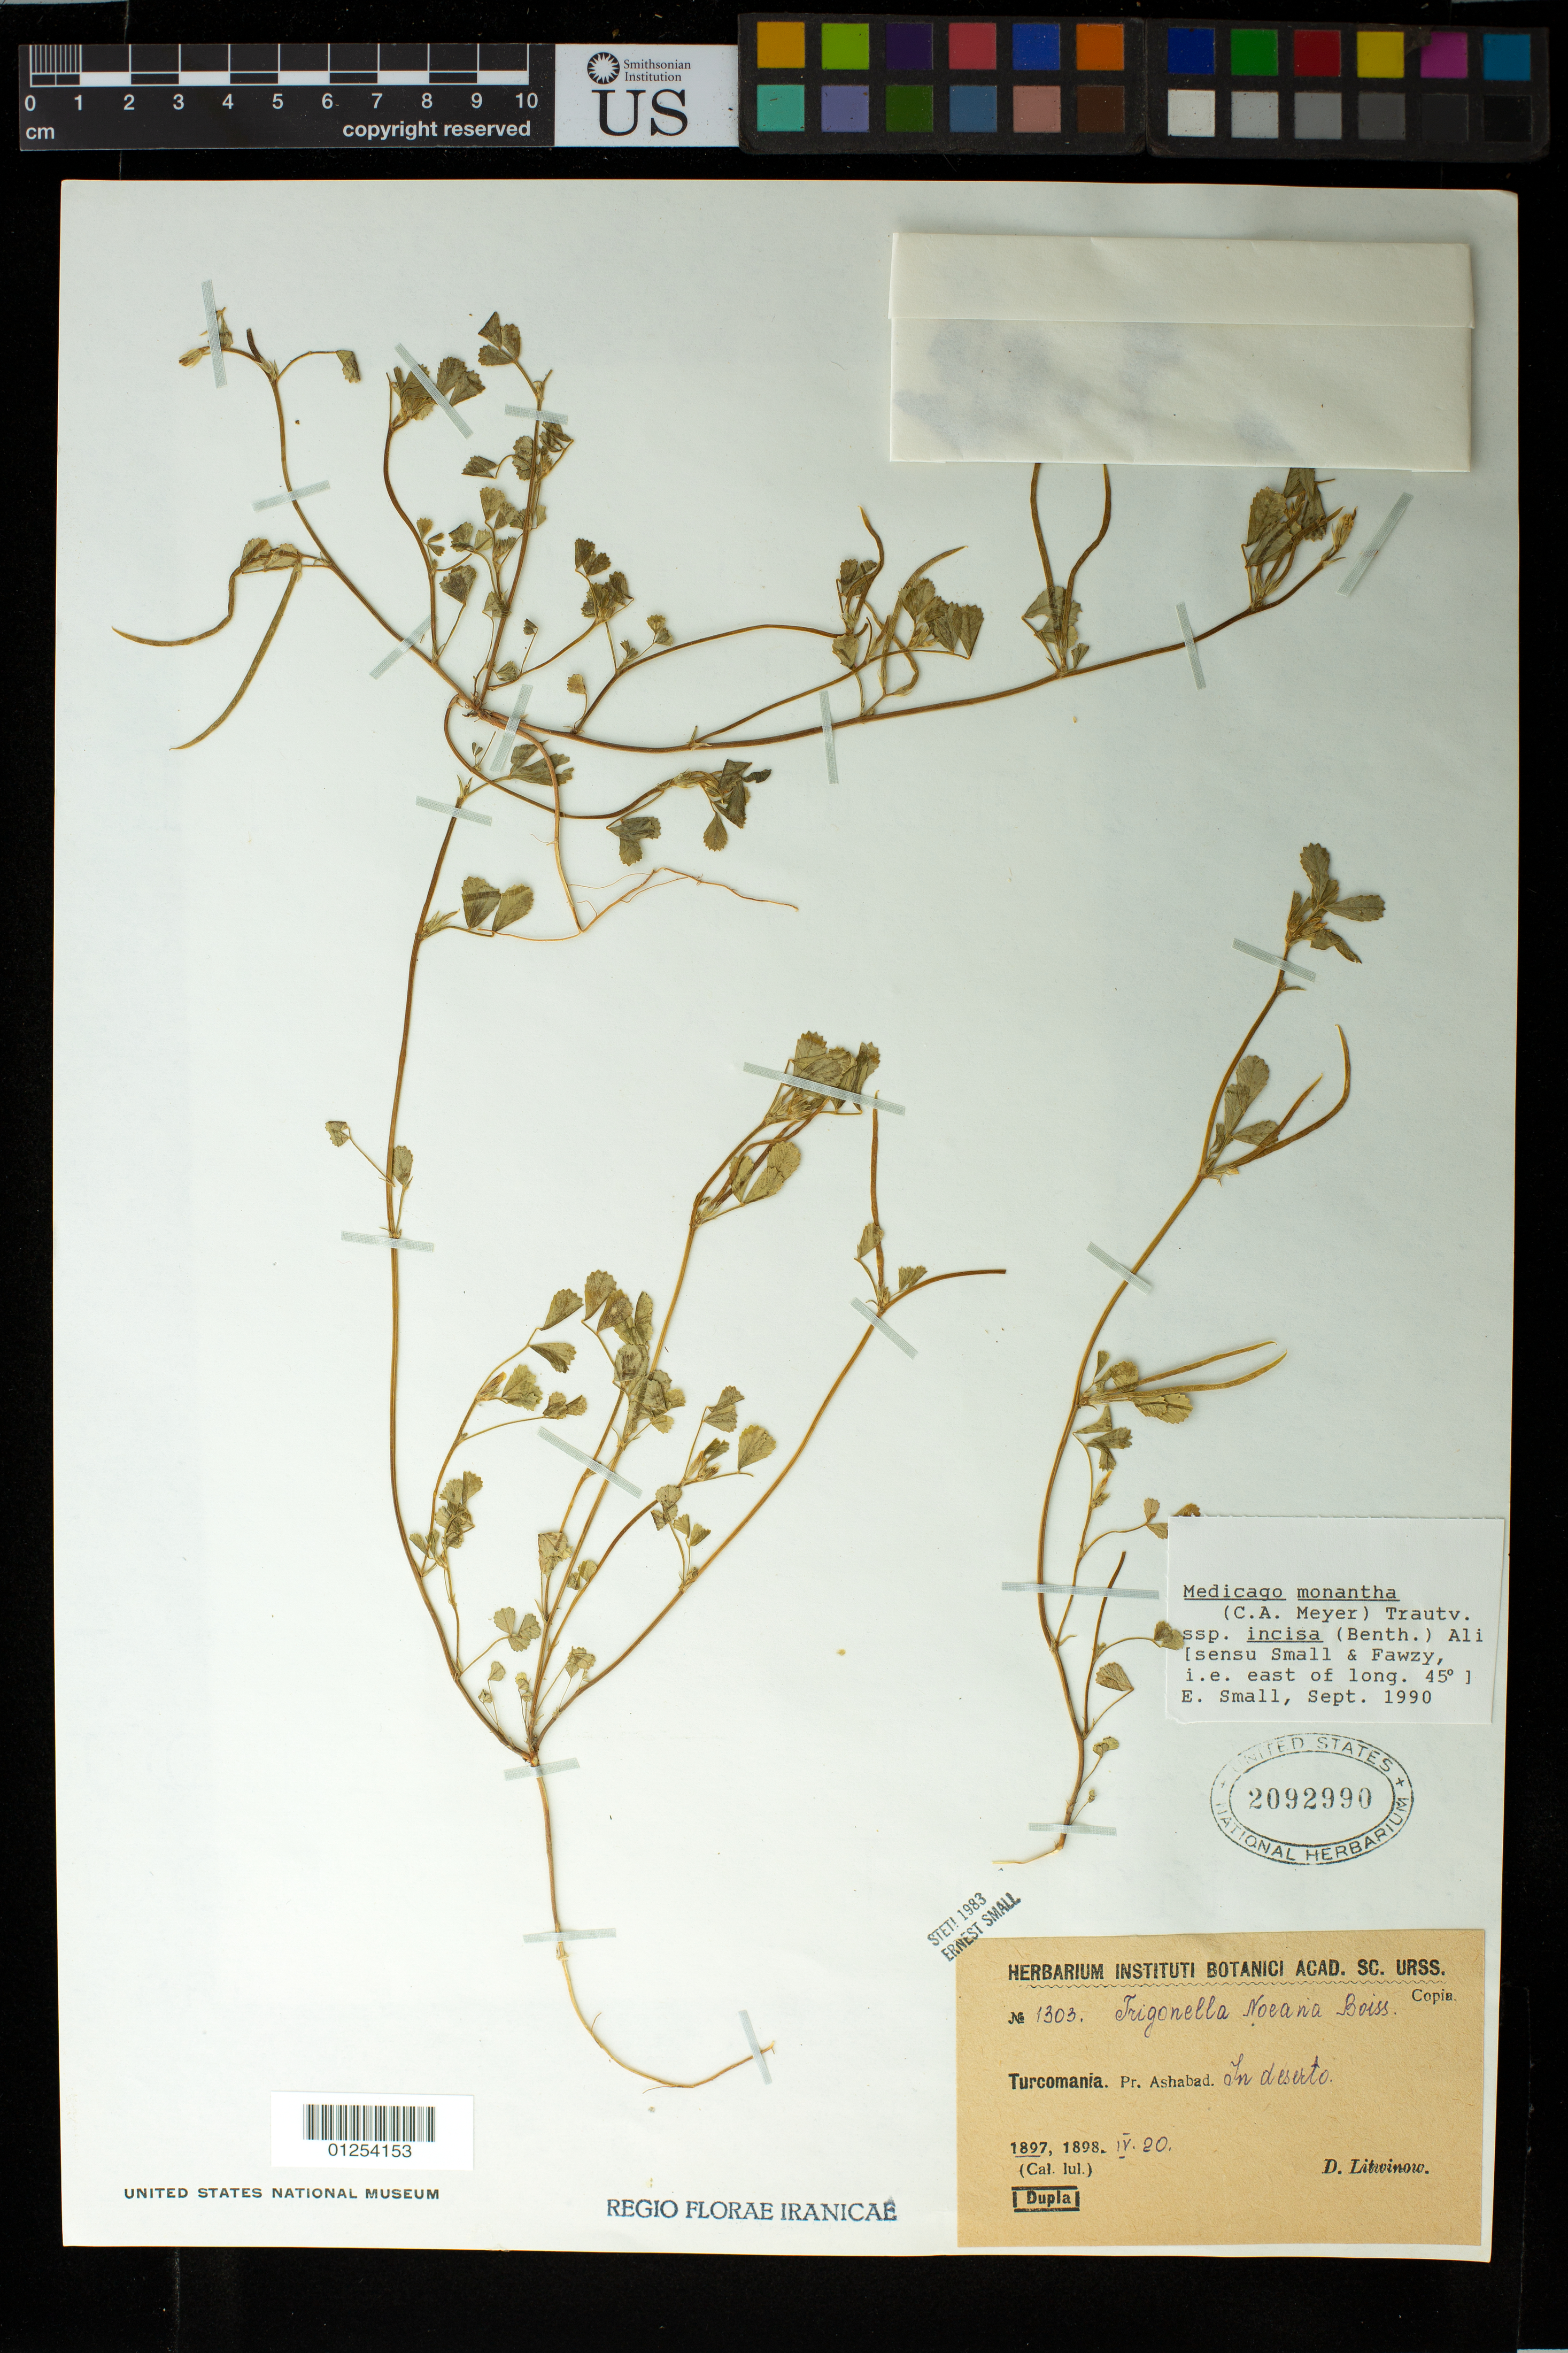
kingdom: Plantae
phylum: Tracheophyta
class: Magnoliopsida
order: Fabales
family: Fabaceae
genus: Medicago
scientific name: Medicago monantha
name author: (C.A. Mey.) Trautv.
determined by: Small, Ernest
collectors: D. Litwinow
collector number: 1303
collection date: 1897-04-20/1898-04-20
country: Turkmenistan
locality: Turcomania. Pr. Ashabad. In deserto.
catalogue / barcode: US 2092990